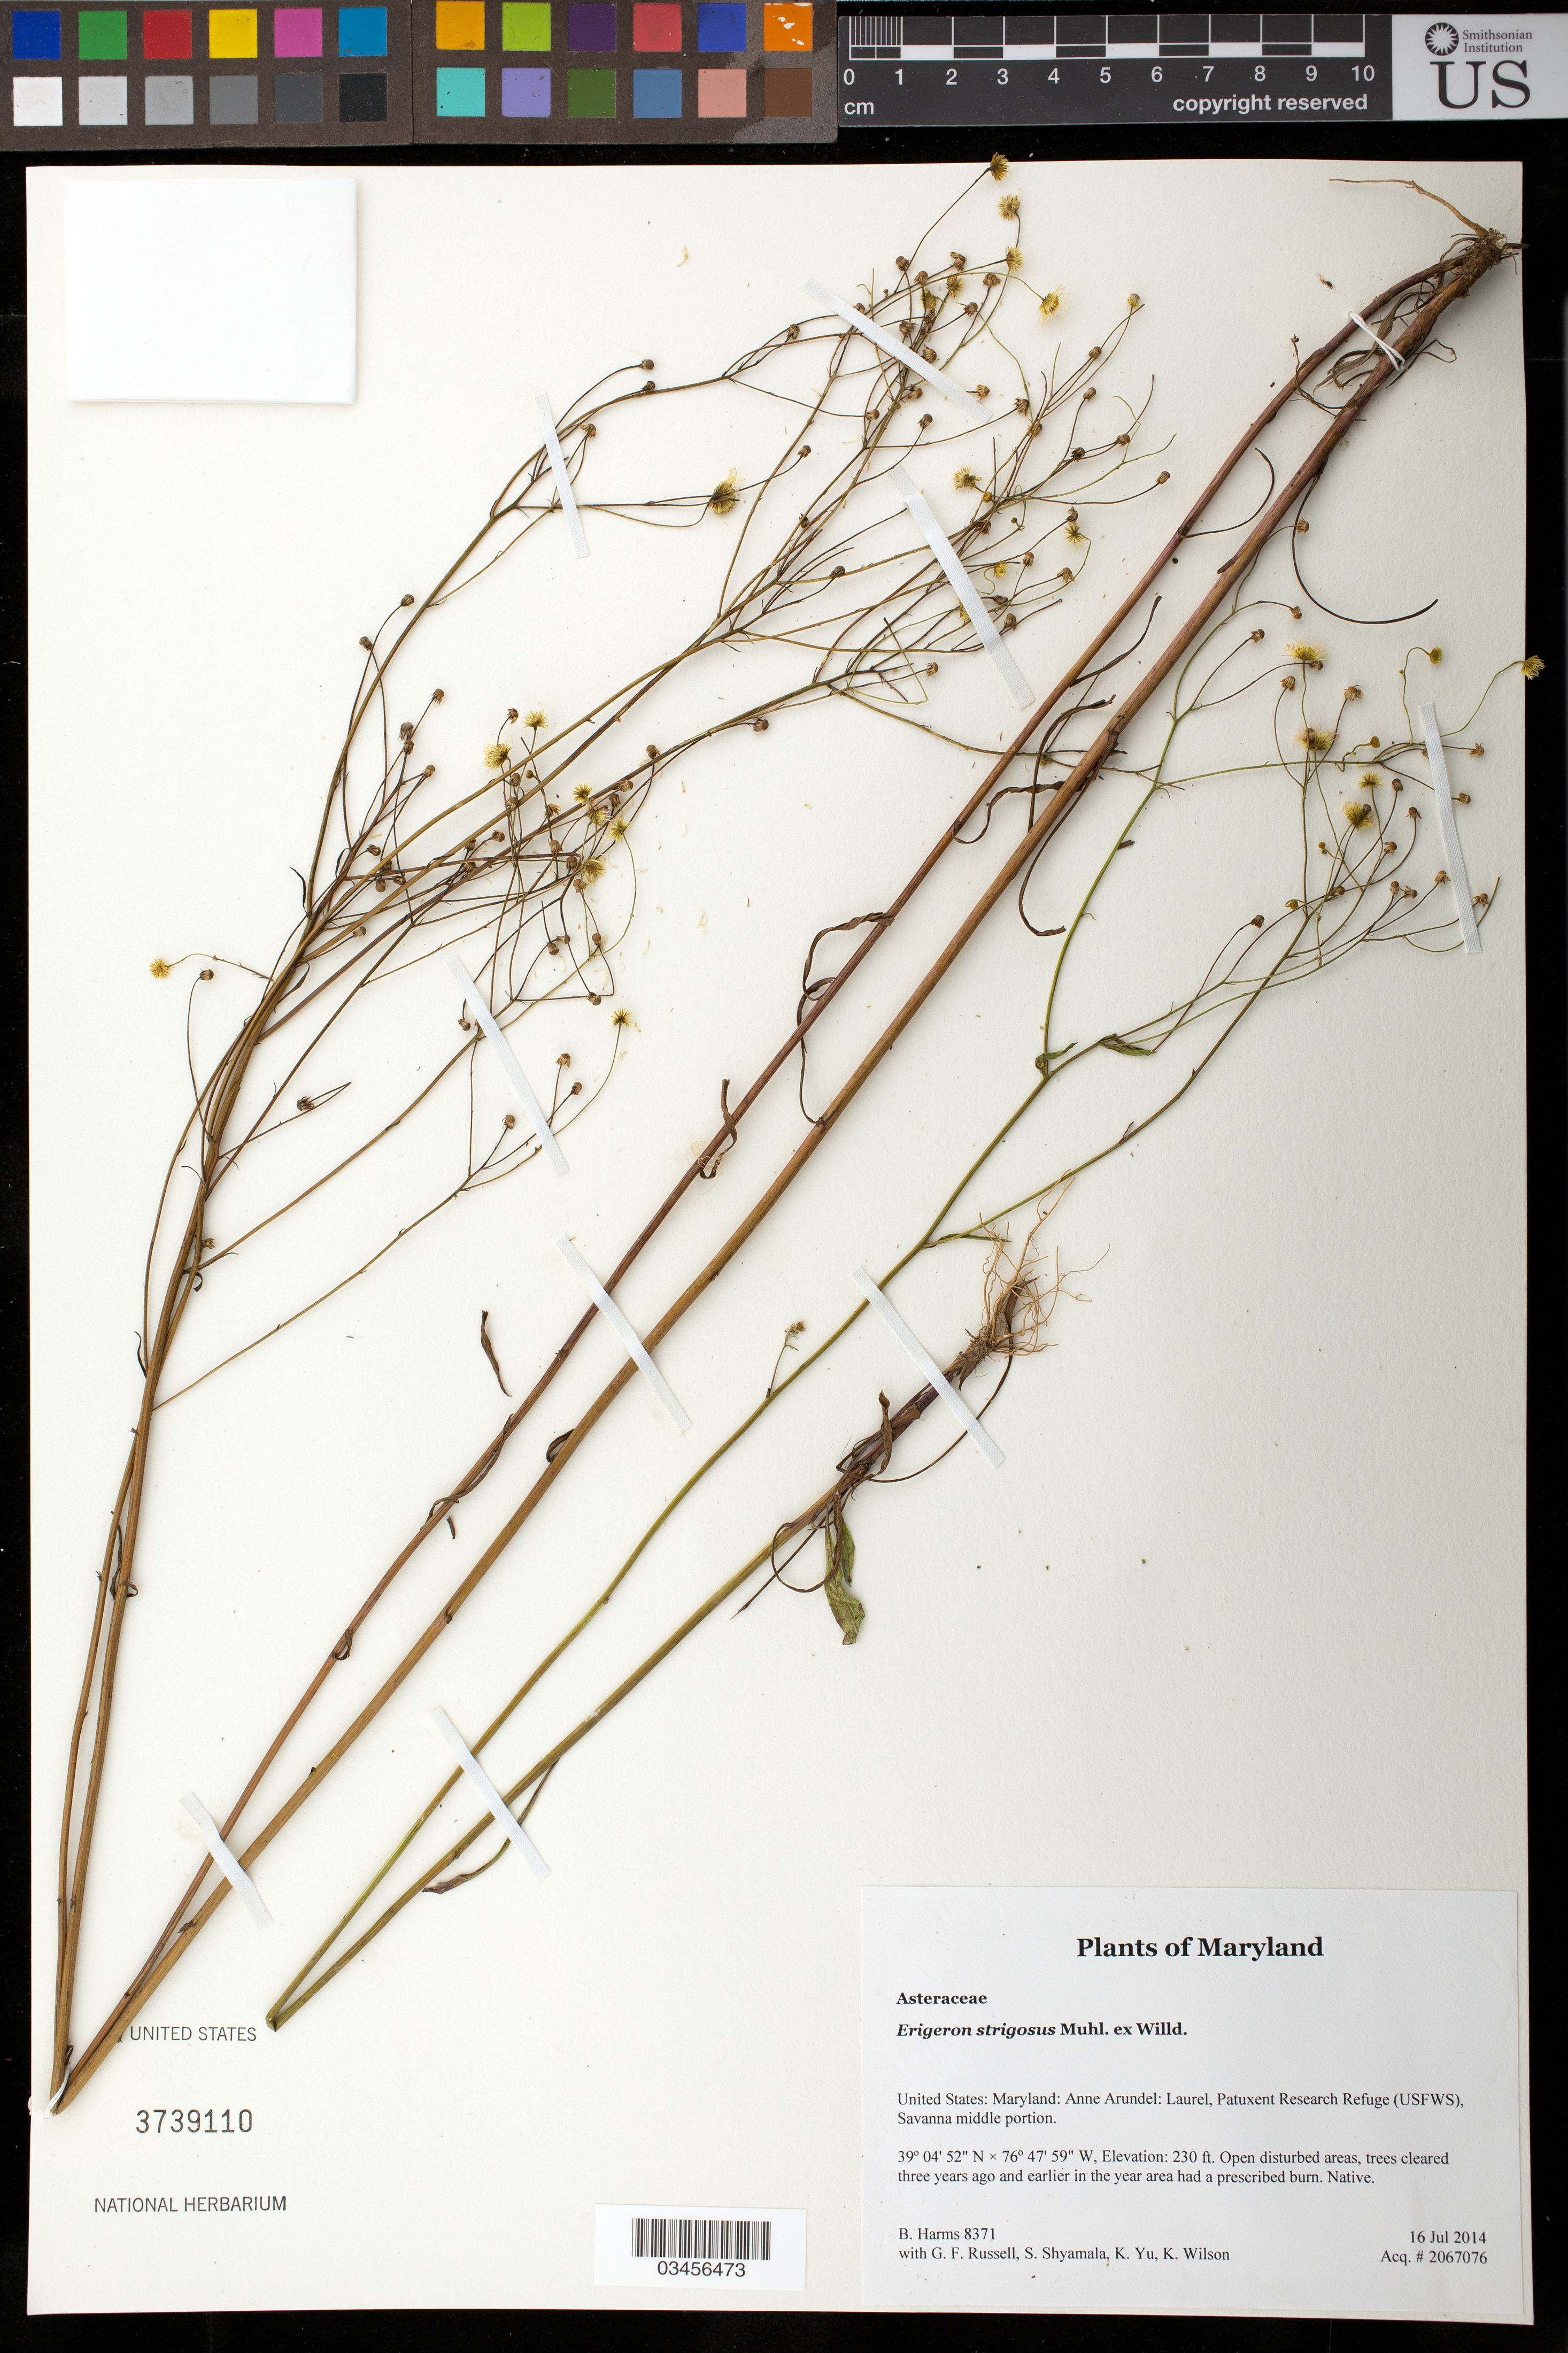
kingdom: Plantae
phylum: Tracheophyta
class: Magnoliopsida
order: Asterales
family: Asteraceae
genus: Erigeron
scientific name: Erigeron strigosus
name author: Muhl. ex Willd.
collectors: B. Harms, G. Russell, S. Shyamala, K. Yu & K. Wilson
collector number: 8371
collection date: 2014-07-16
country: United States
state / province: Maryland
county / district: Anne Arundel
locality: Laurel, Patuxent Research Refuge (USFWS), Savanna middle portion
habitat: Open disturbed areas, trees cleared three years ago and earlier in the year area had a prescribed burn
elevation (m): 70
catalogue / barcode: US 3739110